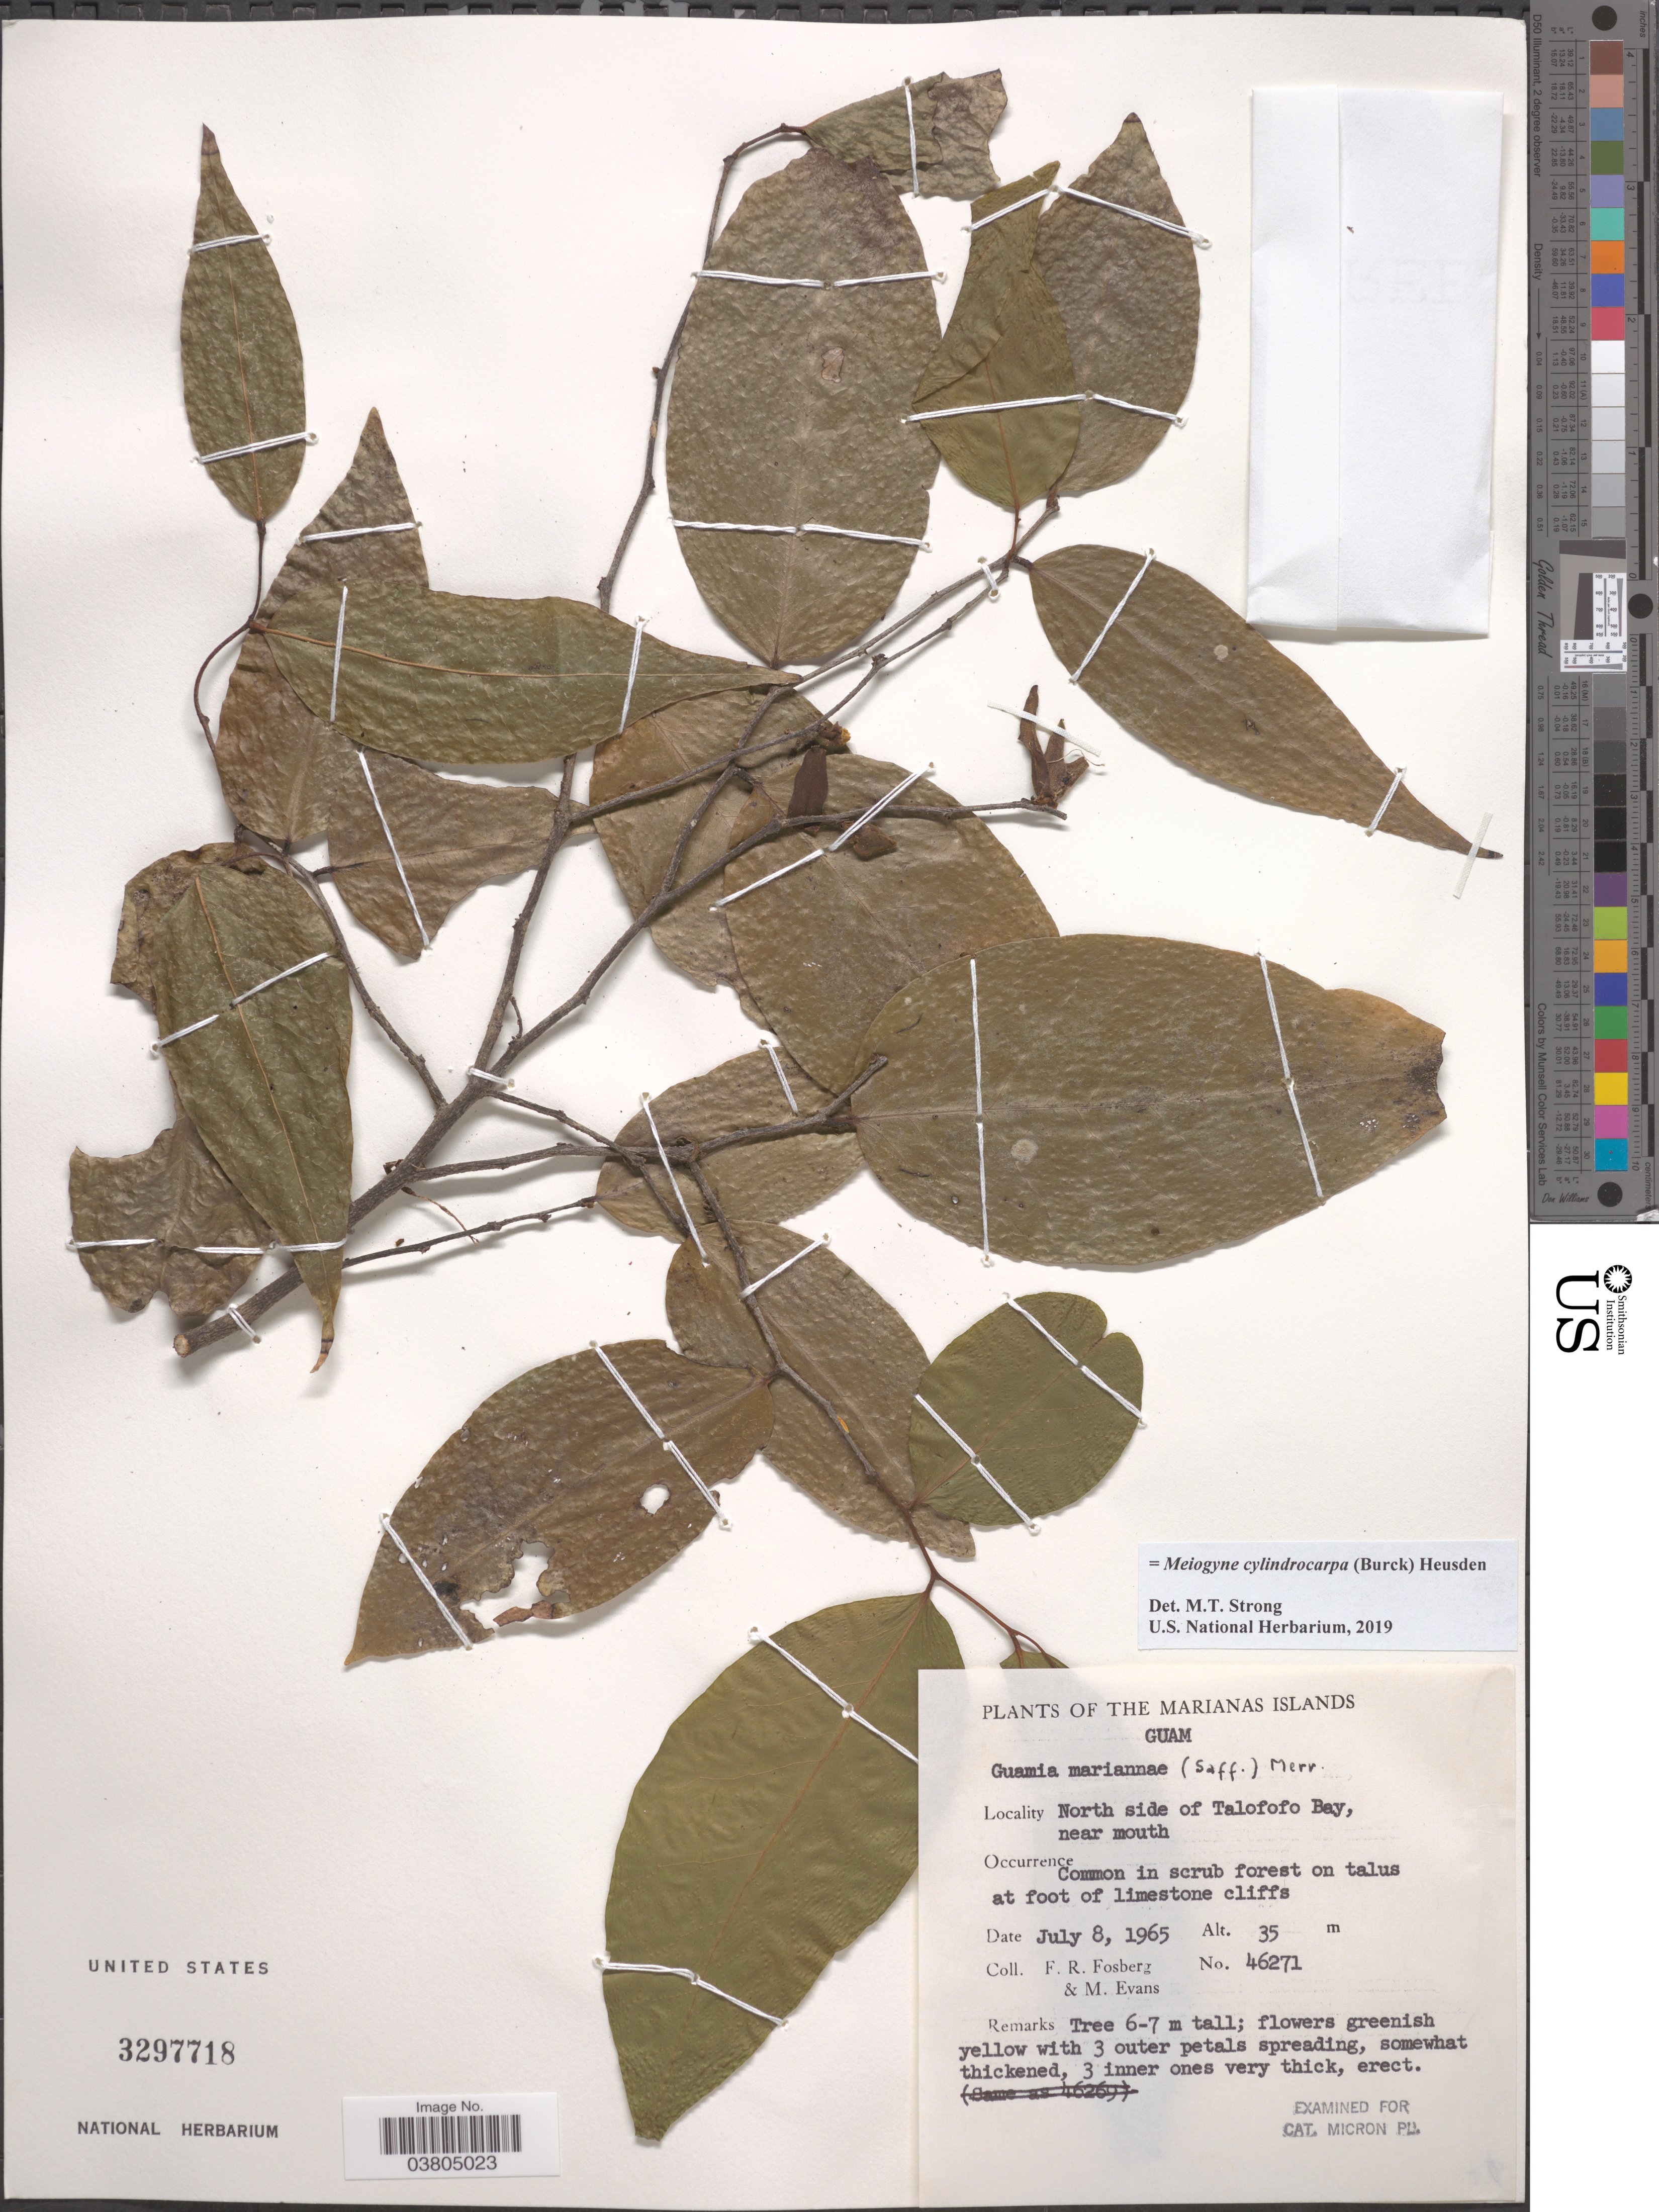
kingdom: Plantae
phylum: Tracheophyta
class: Magnoliopsida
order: Magnoliales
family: Annonaceae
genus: Meiogyne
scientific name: Meiogyne cylindrocarpa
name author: (Burck) Van Huesden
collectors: F. R. Fosberg & M. Evans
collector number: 46271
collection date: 1965-07-08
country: Guam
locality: Marianas Islands. North side of Talofofo Bay, near mouth.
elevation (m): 35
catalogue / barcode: US 3297718